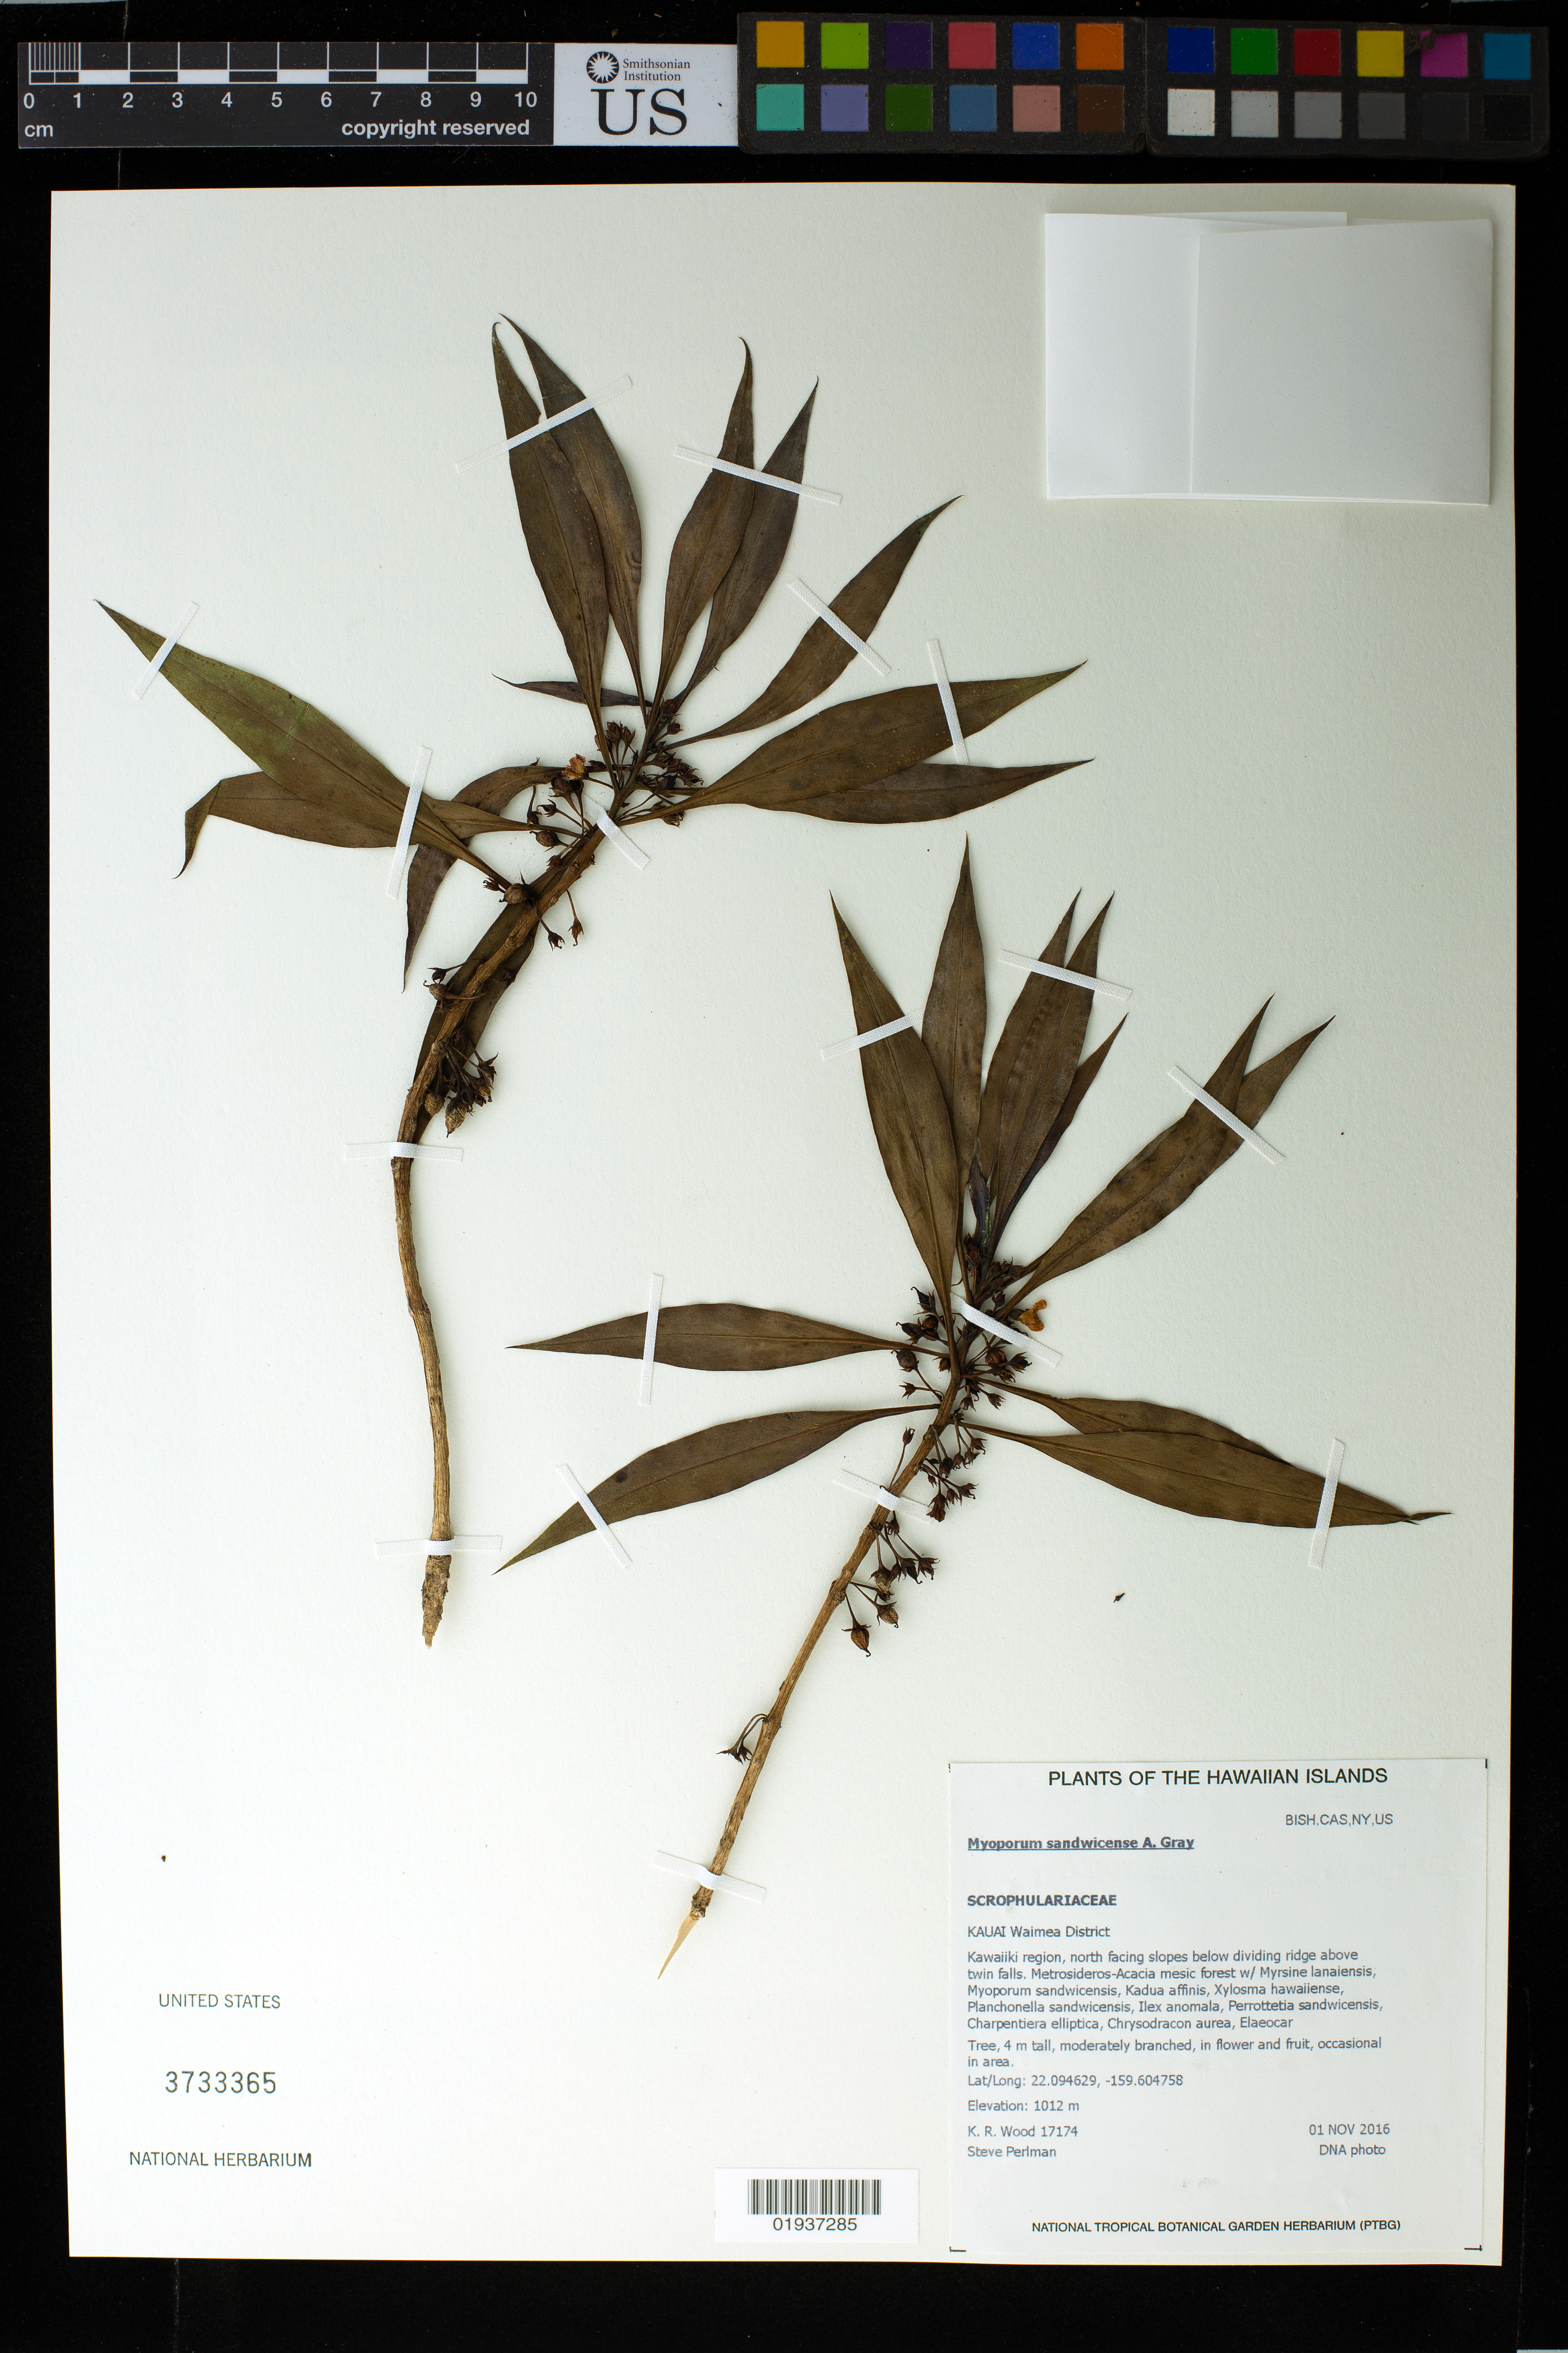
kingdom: Plantae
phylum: Tracheophyta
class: Magnoliopsida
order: Lamiales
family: Scrophulariaceae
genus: Myoporum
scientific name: Myoporum sandwicense subsp. sandwicense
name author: A. Gray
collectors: K. R. Wood & S. P. Perlman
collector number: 17174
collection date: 2016-11-01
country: United States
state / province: Hawaii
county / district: Kauai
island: Kaua'i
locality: Waimea district, Kawaiiki region, north facing slopes below dividing ridge above twin falls.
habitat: Mesic forest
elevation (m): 1012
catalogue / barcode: US 3733365